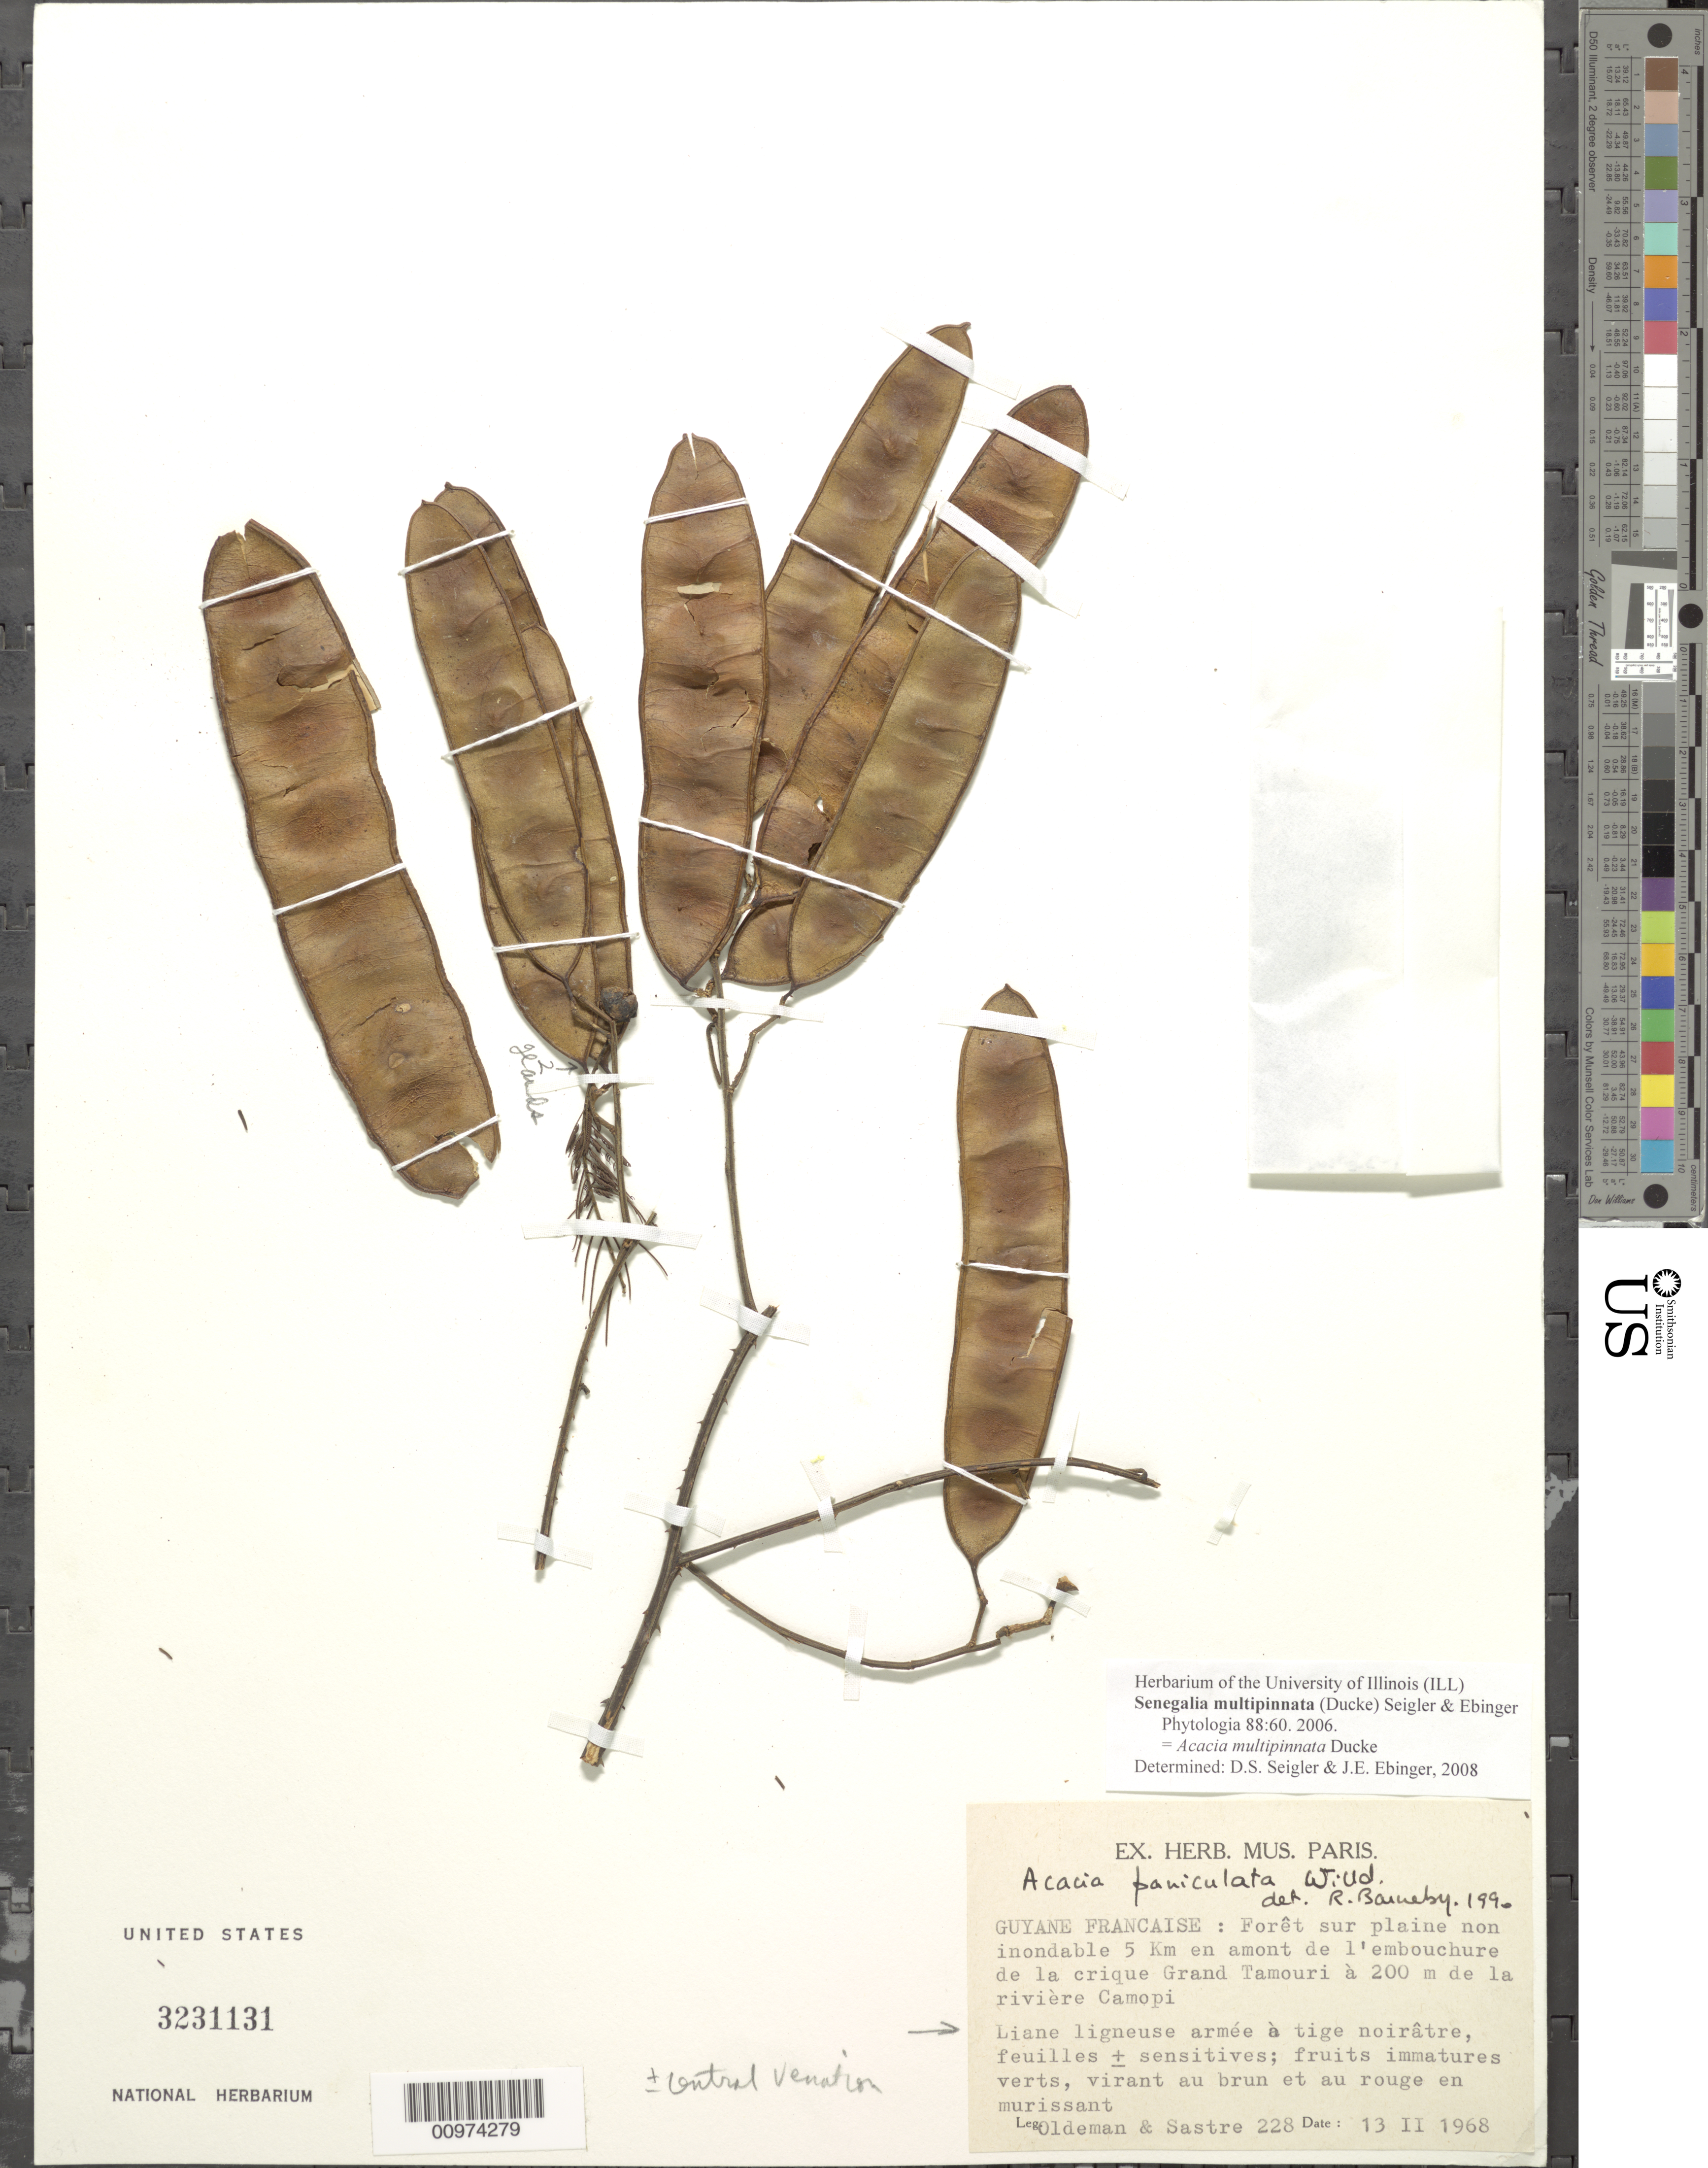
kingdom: Plantae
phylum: Tracheophyta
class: Magnoliopsida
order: Fabales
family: Fabaceae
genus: Senegalia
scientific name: Senegalia multipinnata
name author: (Ducke) Seigler & Ebinger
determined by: Ebinger, J. E.; Seigler, David S.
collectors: R. Oldeman & C. H. L. Sastre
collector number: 228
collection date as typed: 13-Feb-68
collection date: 1968-02-13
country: French Guiana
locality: Rivière Camopi, a 200m de la; 5 km en amont de l'embouchure de la Crique Grand Tamouri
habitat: Forêt sur plaine non inondable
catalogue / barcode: US 3231131